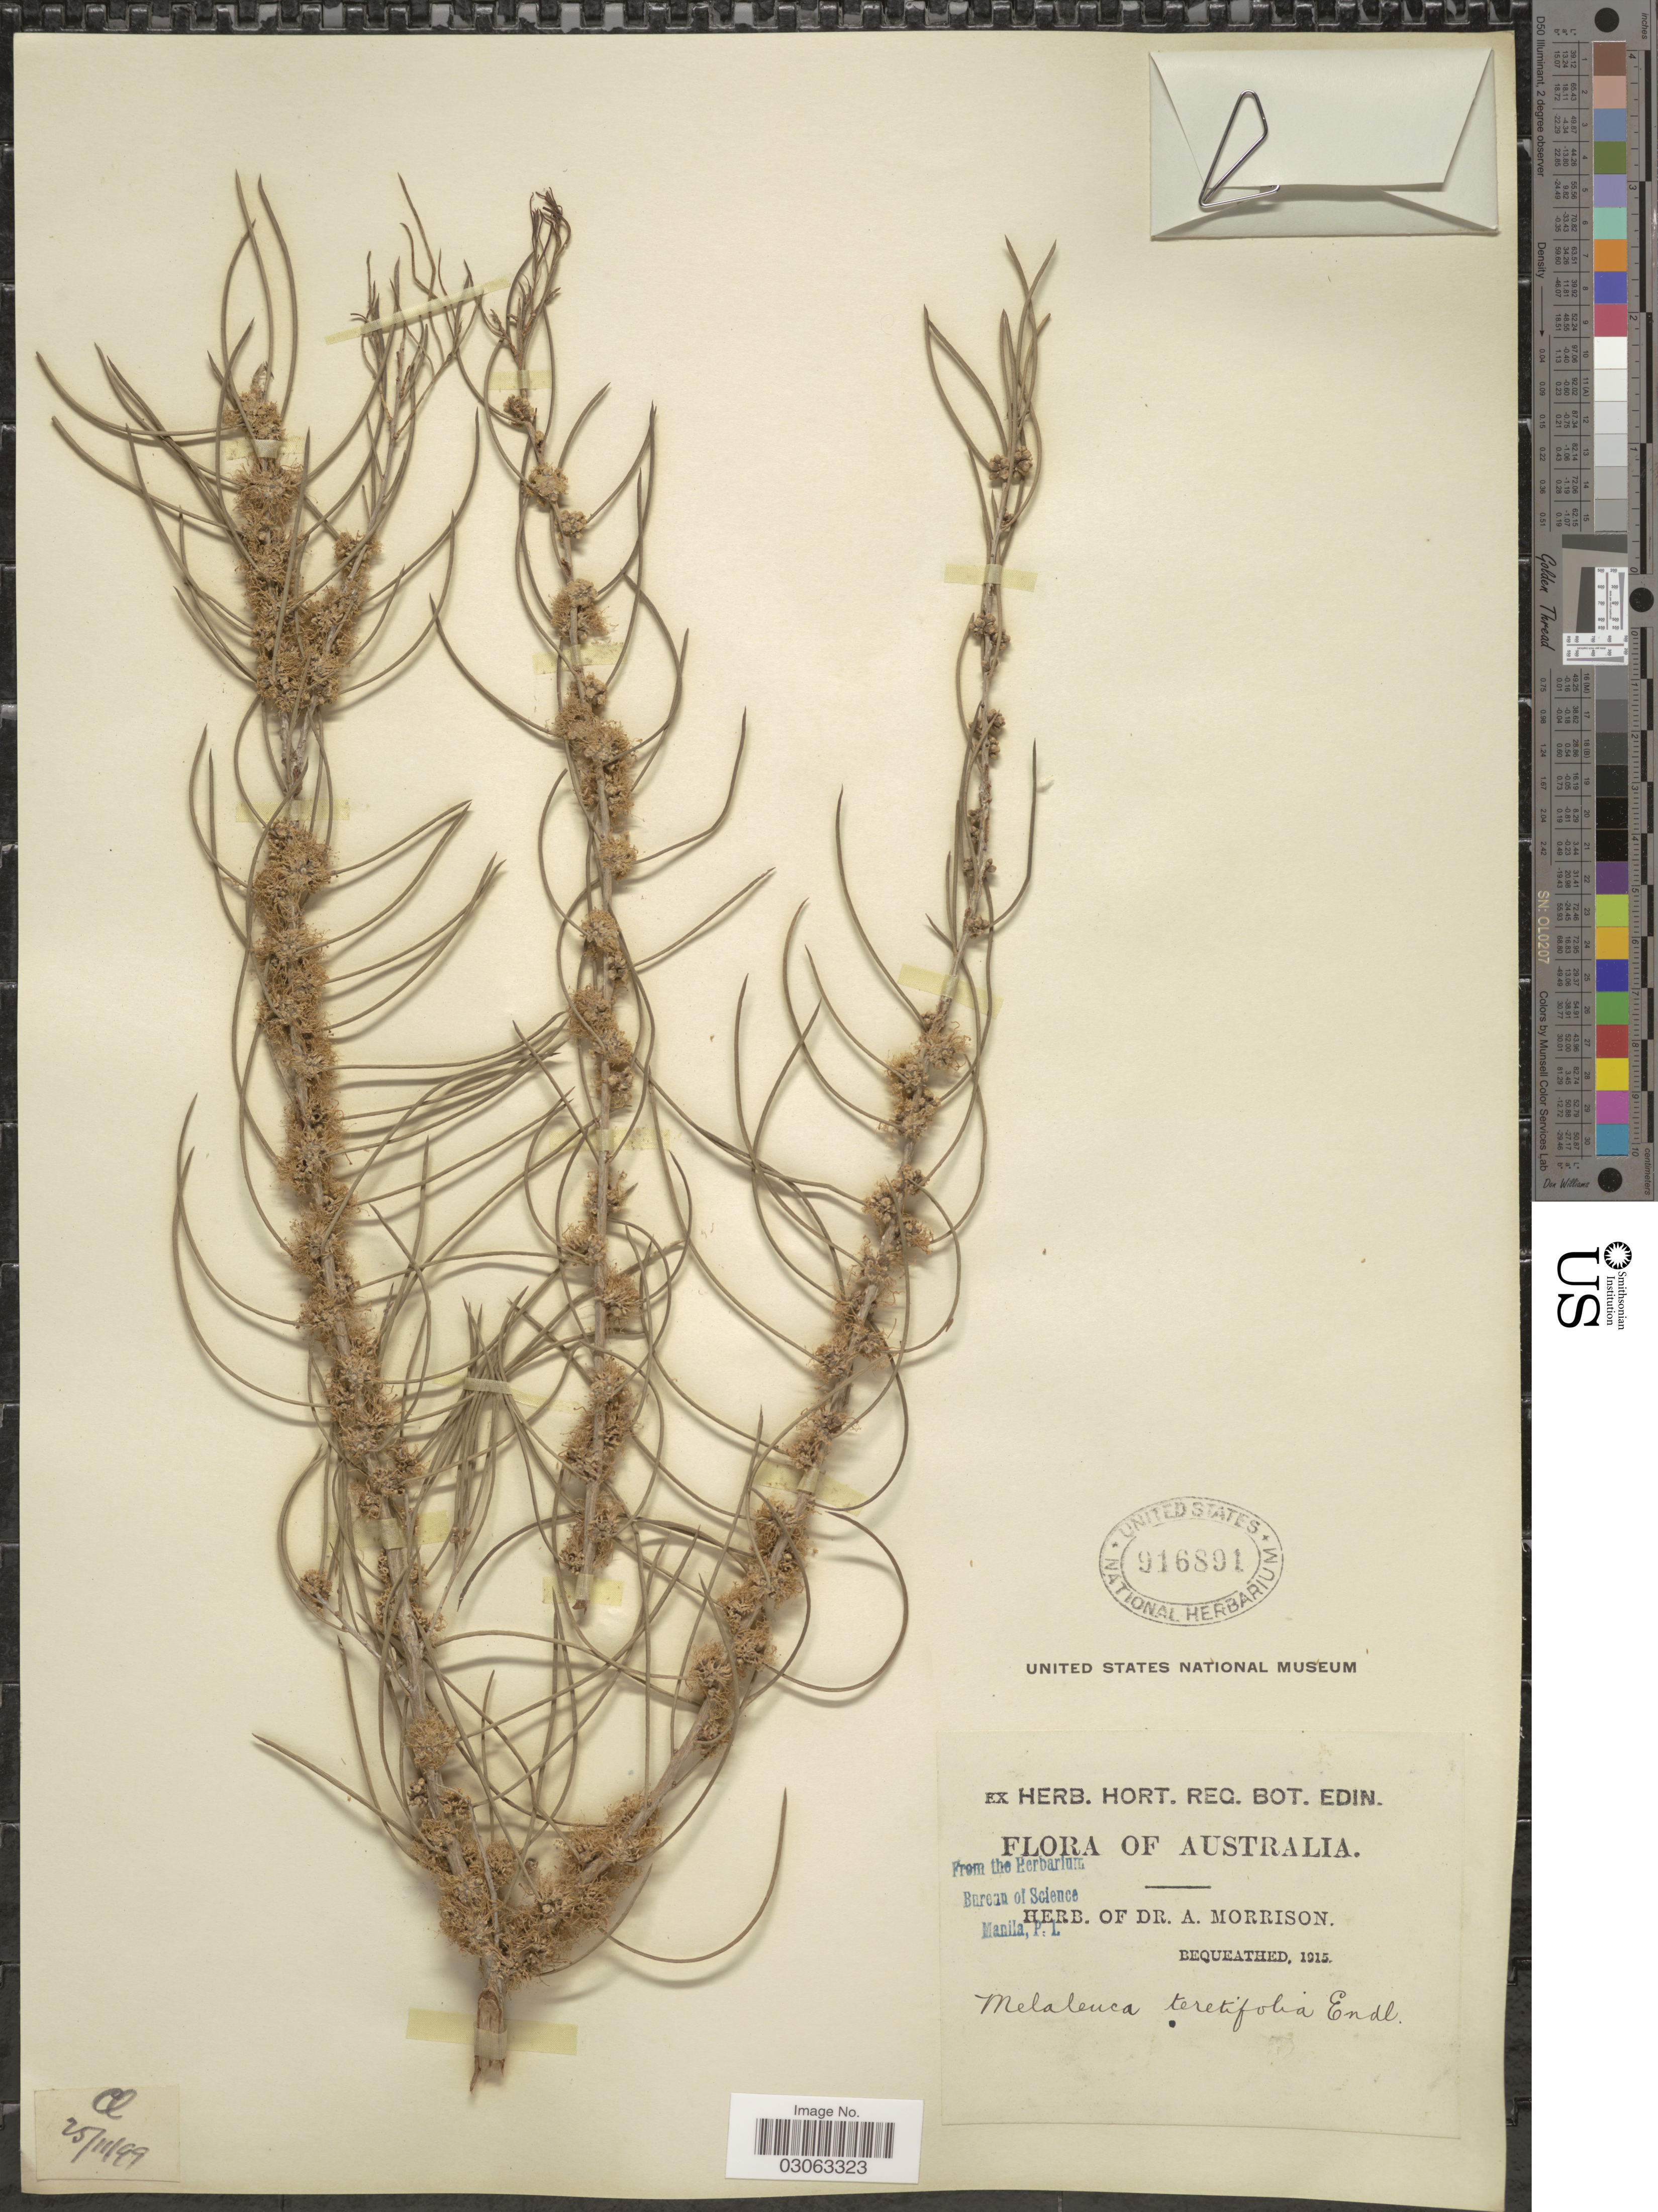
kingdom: Plantae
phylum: Tracheophyta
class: Magnoliopsida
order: Myrtales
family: Myrtaceae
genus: Melaleuca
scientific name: Melaleuca teretifolia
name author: Endl.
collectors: ex herb. Dr. A. Morrison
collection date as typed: Transcribed d/m/y: 25/11/99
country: Australia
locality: Cl.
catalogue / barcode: US 916891